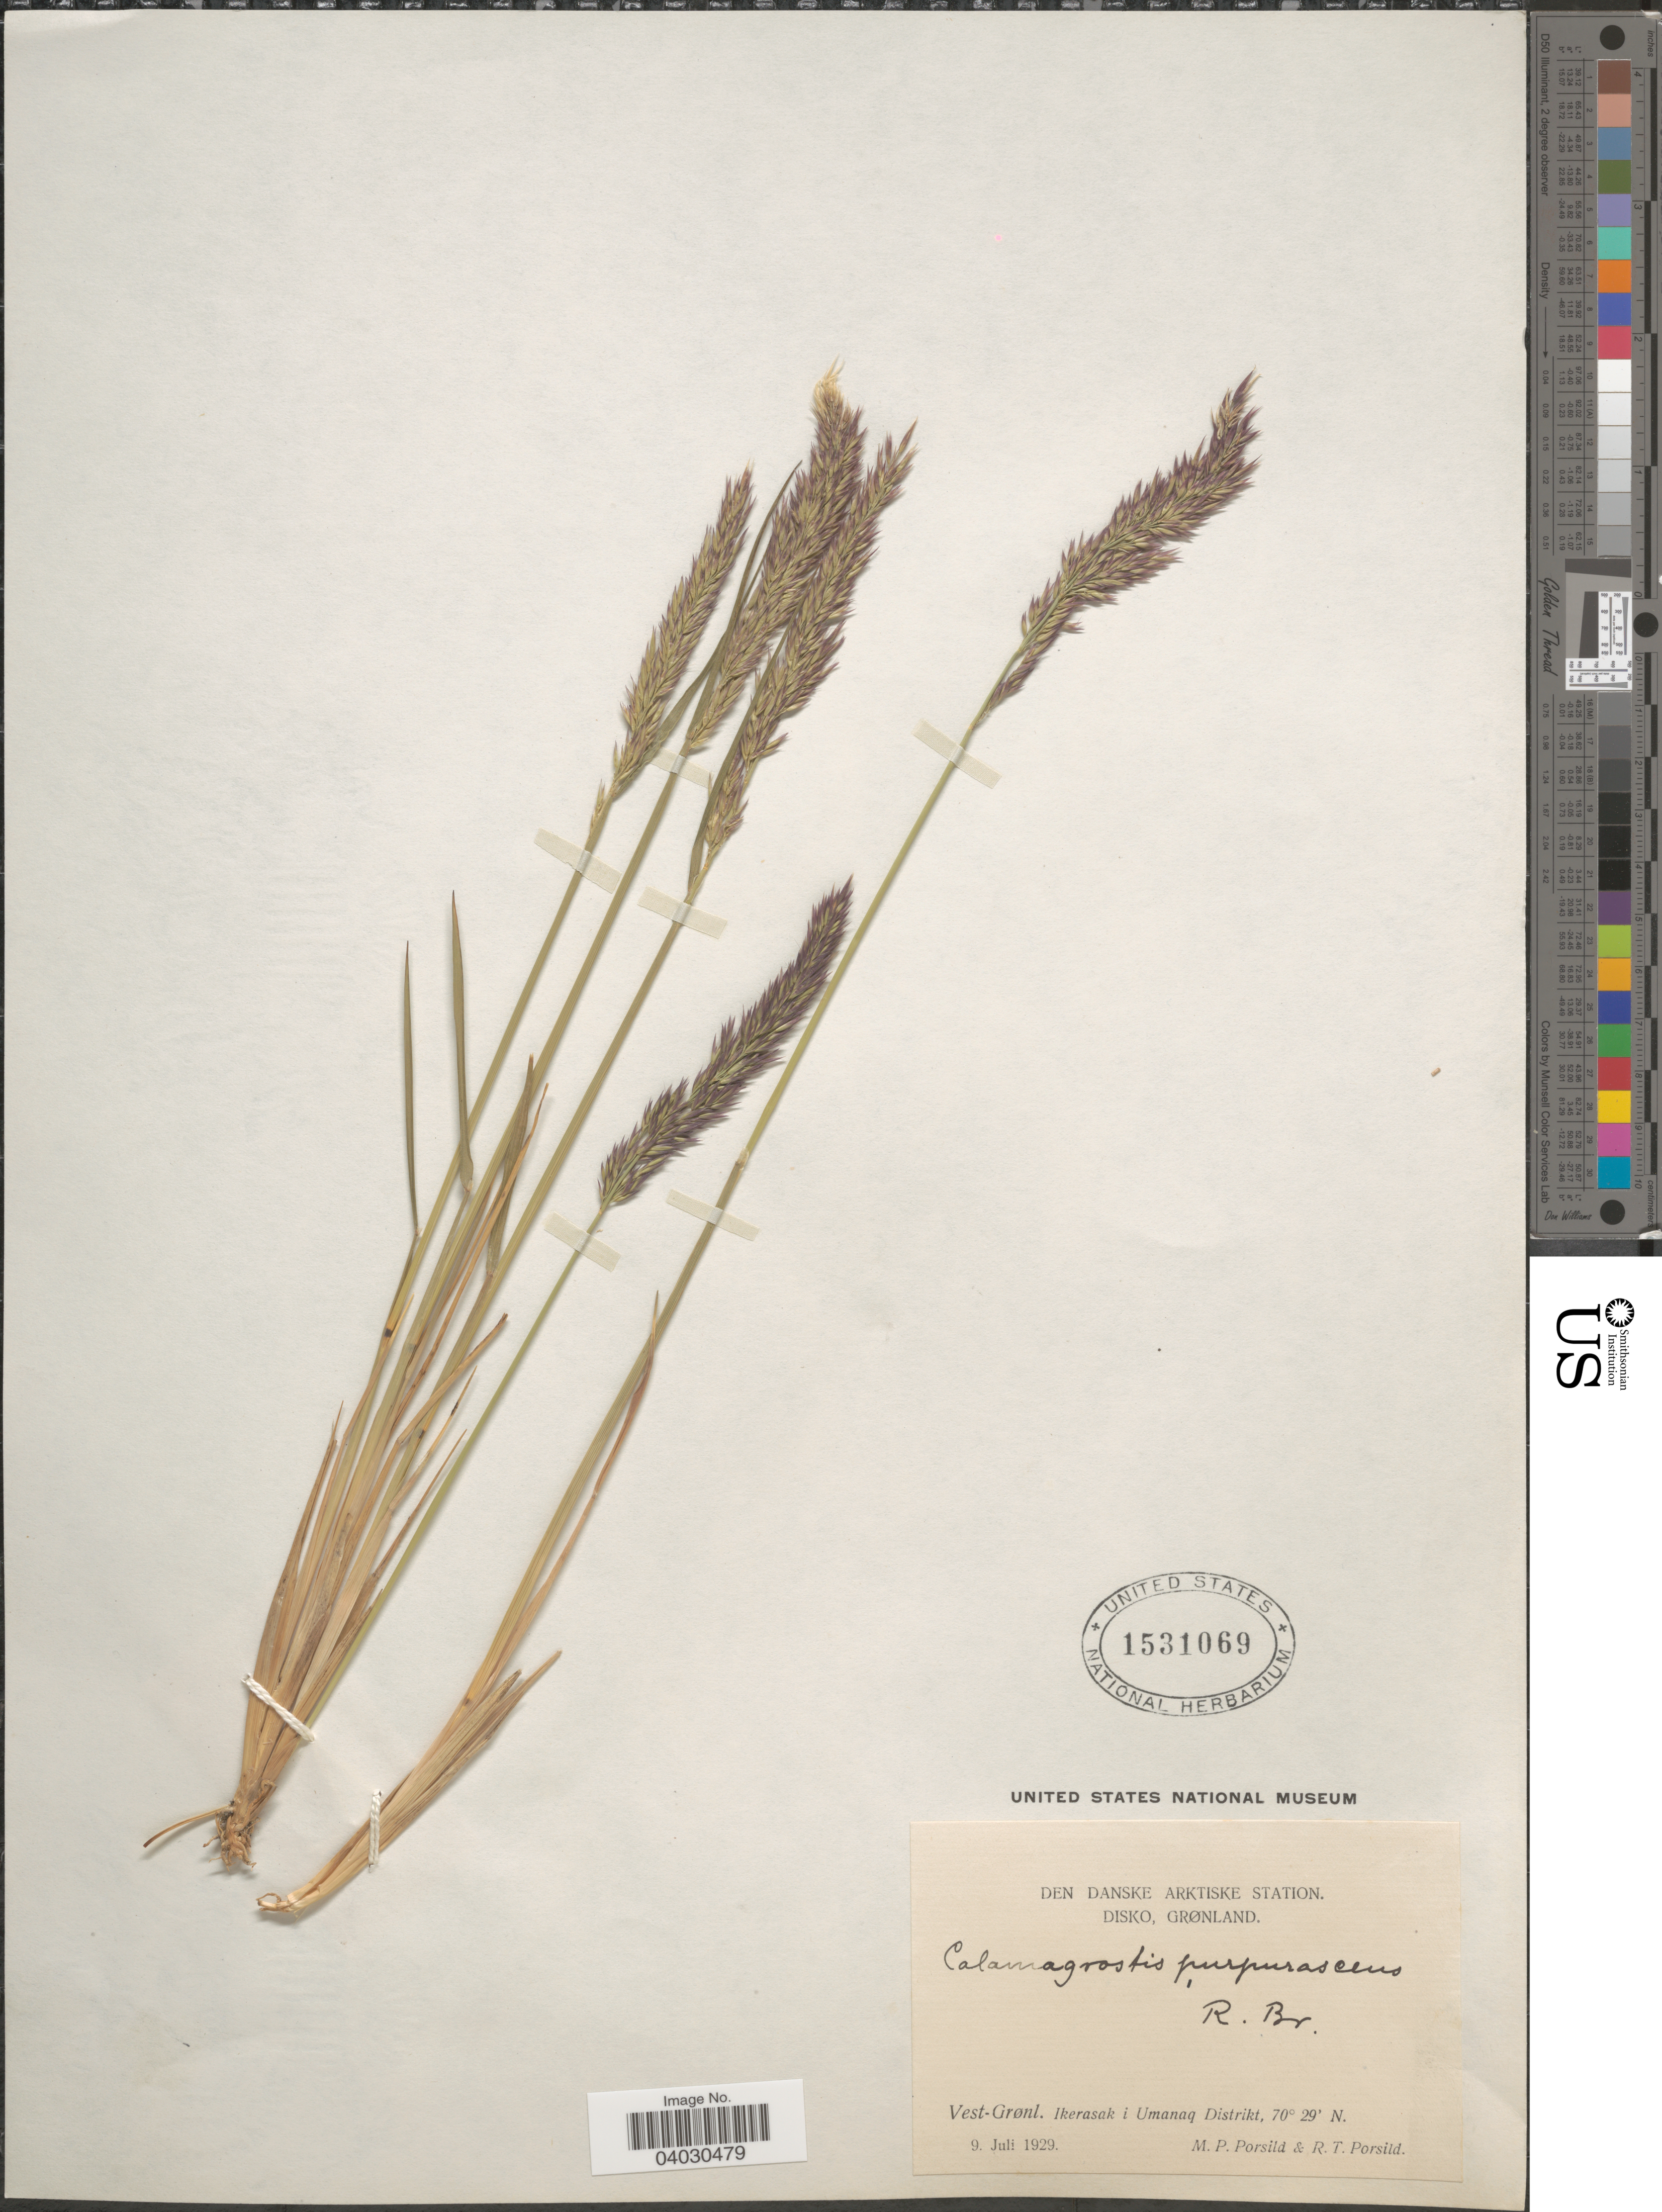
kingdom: Plantae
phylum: Tracheophyta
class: Liliopsida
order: Poales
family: Poaceae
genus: Calamagrostis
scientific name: Calamagrostis purpurascens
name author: R. Br.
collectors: M. P. Porsild & R. T. Porsild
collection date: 1929-07-09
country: Greenland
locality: Den Danske Arktiske Station. Disko, Grønland. Vest-Grønl. Ikerasak i Umanaq Distrikt.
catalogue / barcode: US 1531069